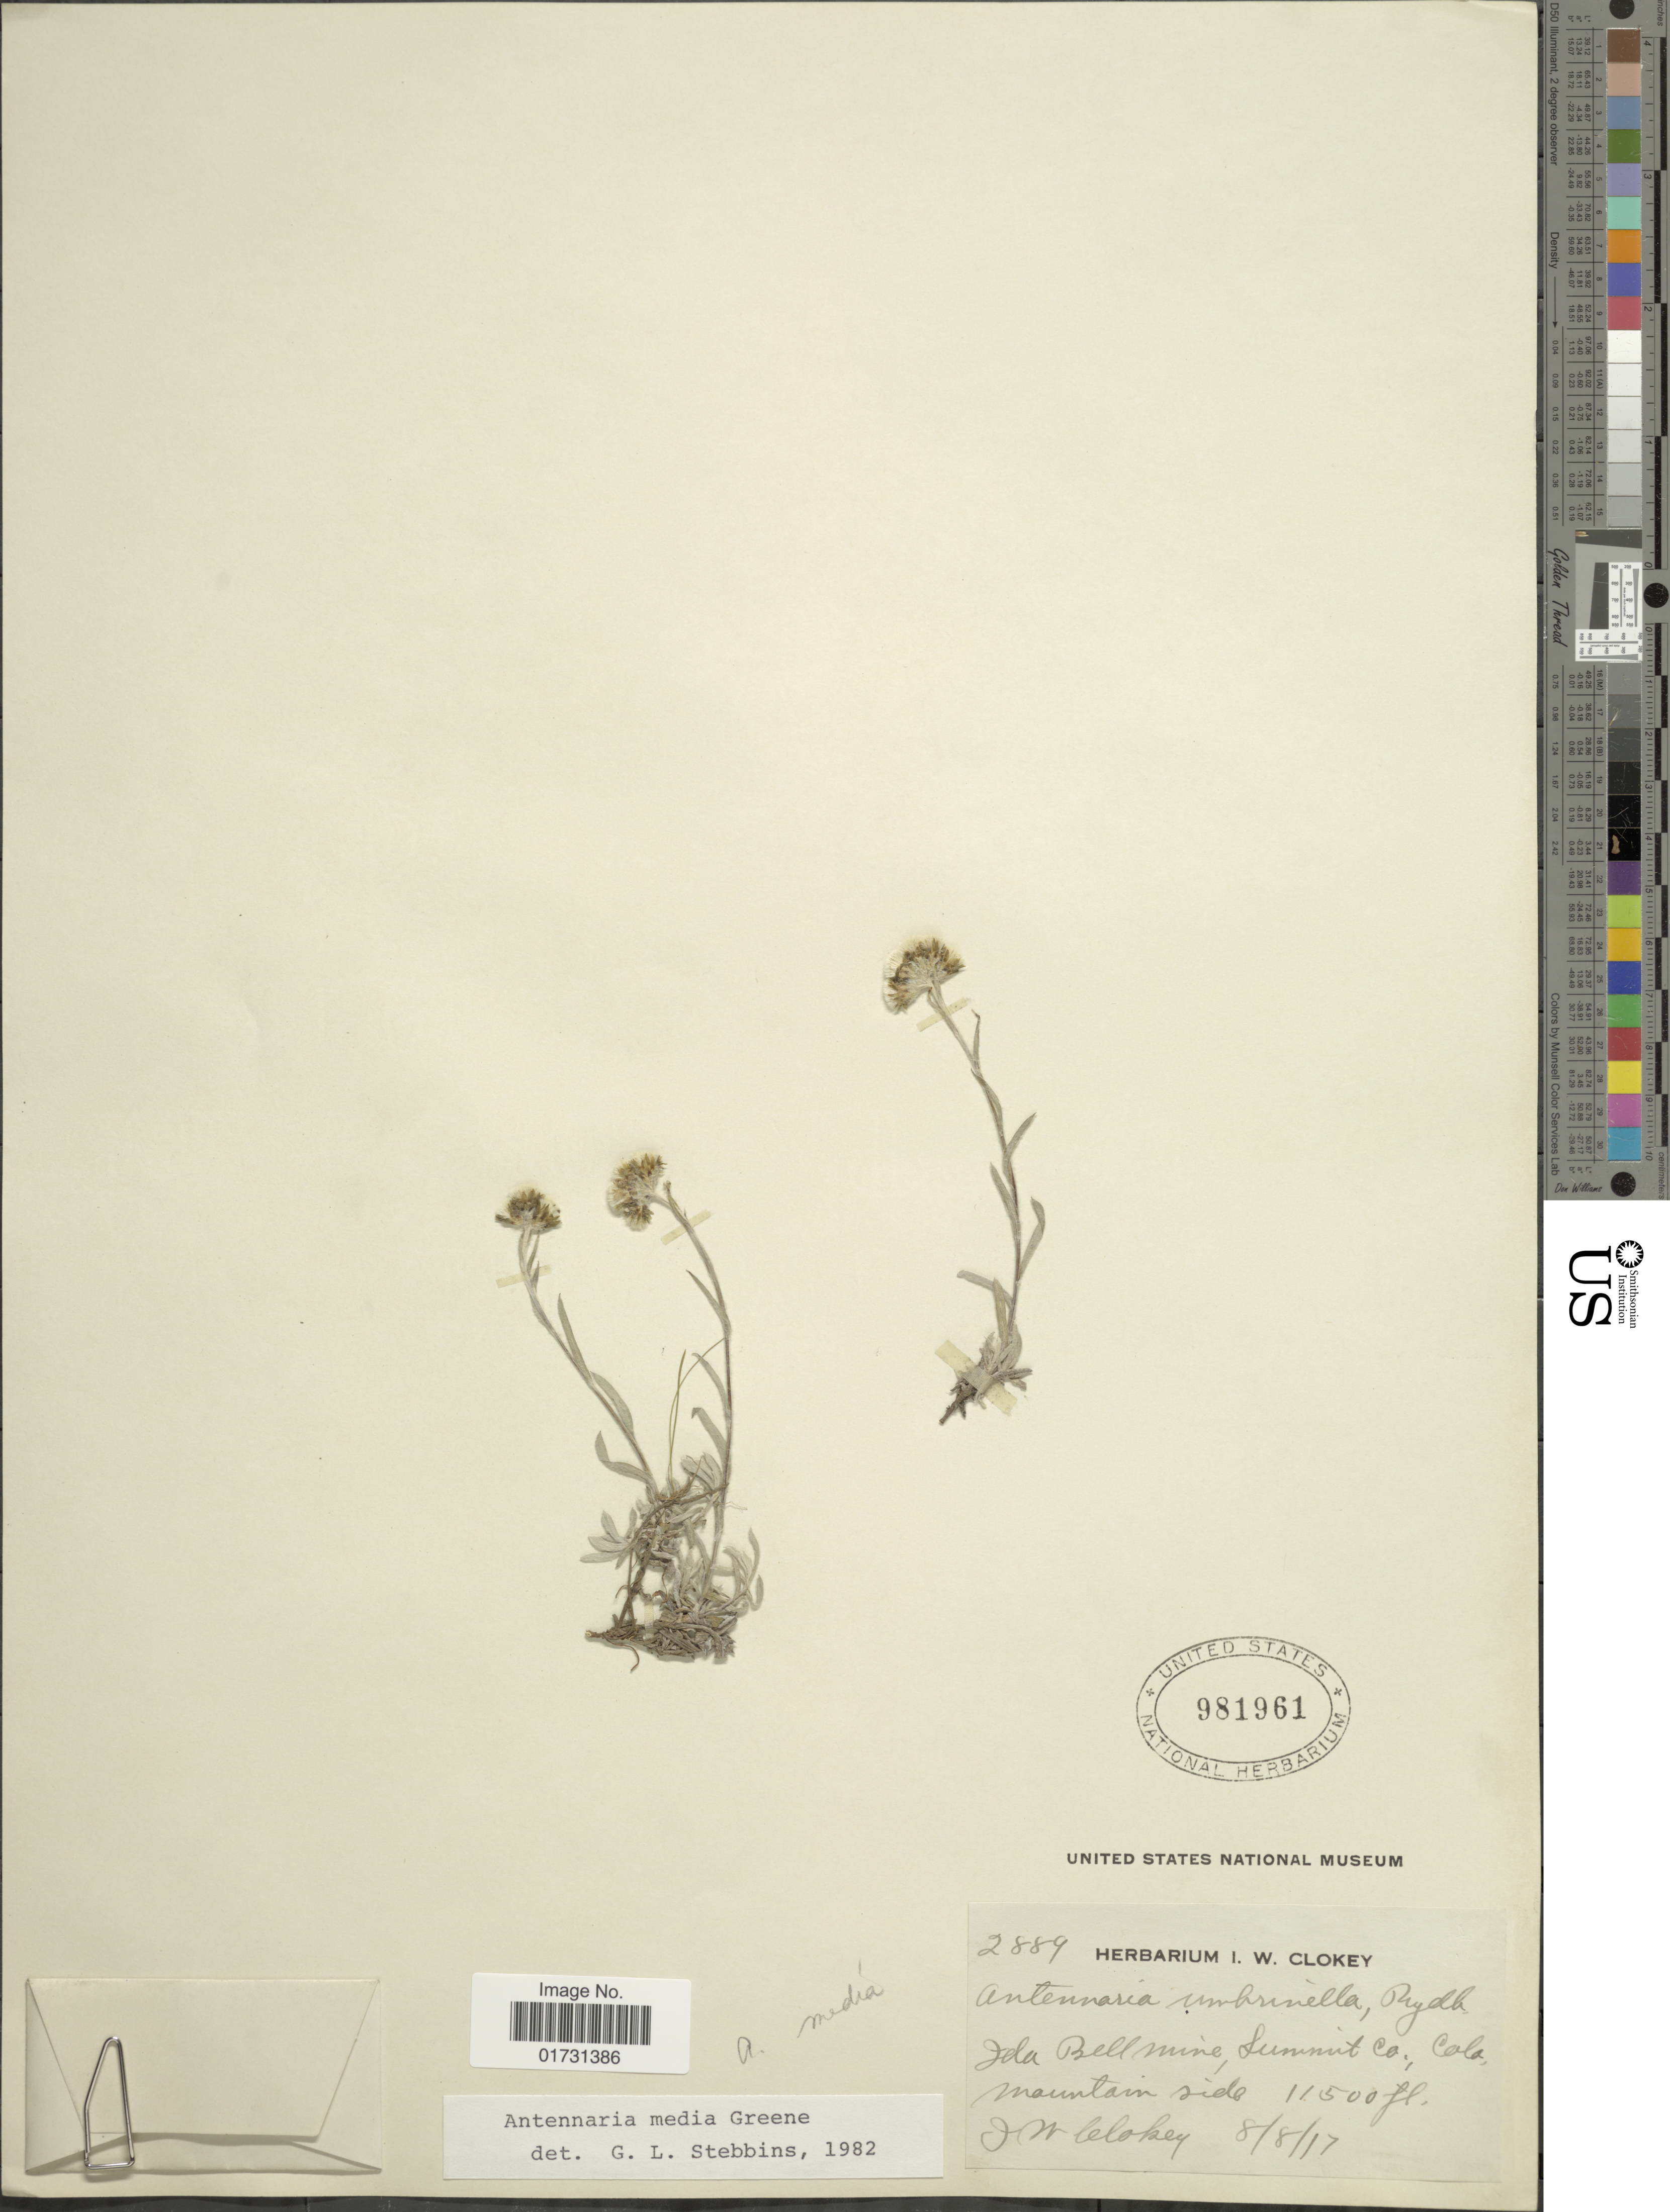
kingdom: Plantae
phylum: Tracheophyta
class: Magnoliopsida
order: Asterales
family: Asteraceae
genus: Antennaria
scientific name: Antennaria media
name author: Greene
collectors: J. Clokey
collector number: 2889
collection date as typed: Transcribed d/m/y: 8/8/17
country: United States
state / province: Colorado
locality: Ida Bell Mine, Summit Co.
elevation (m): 3505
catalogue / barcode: US 981961